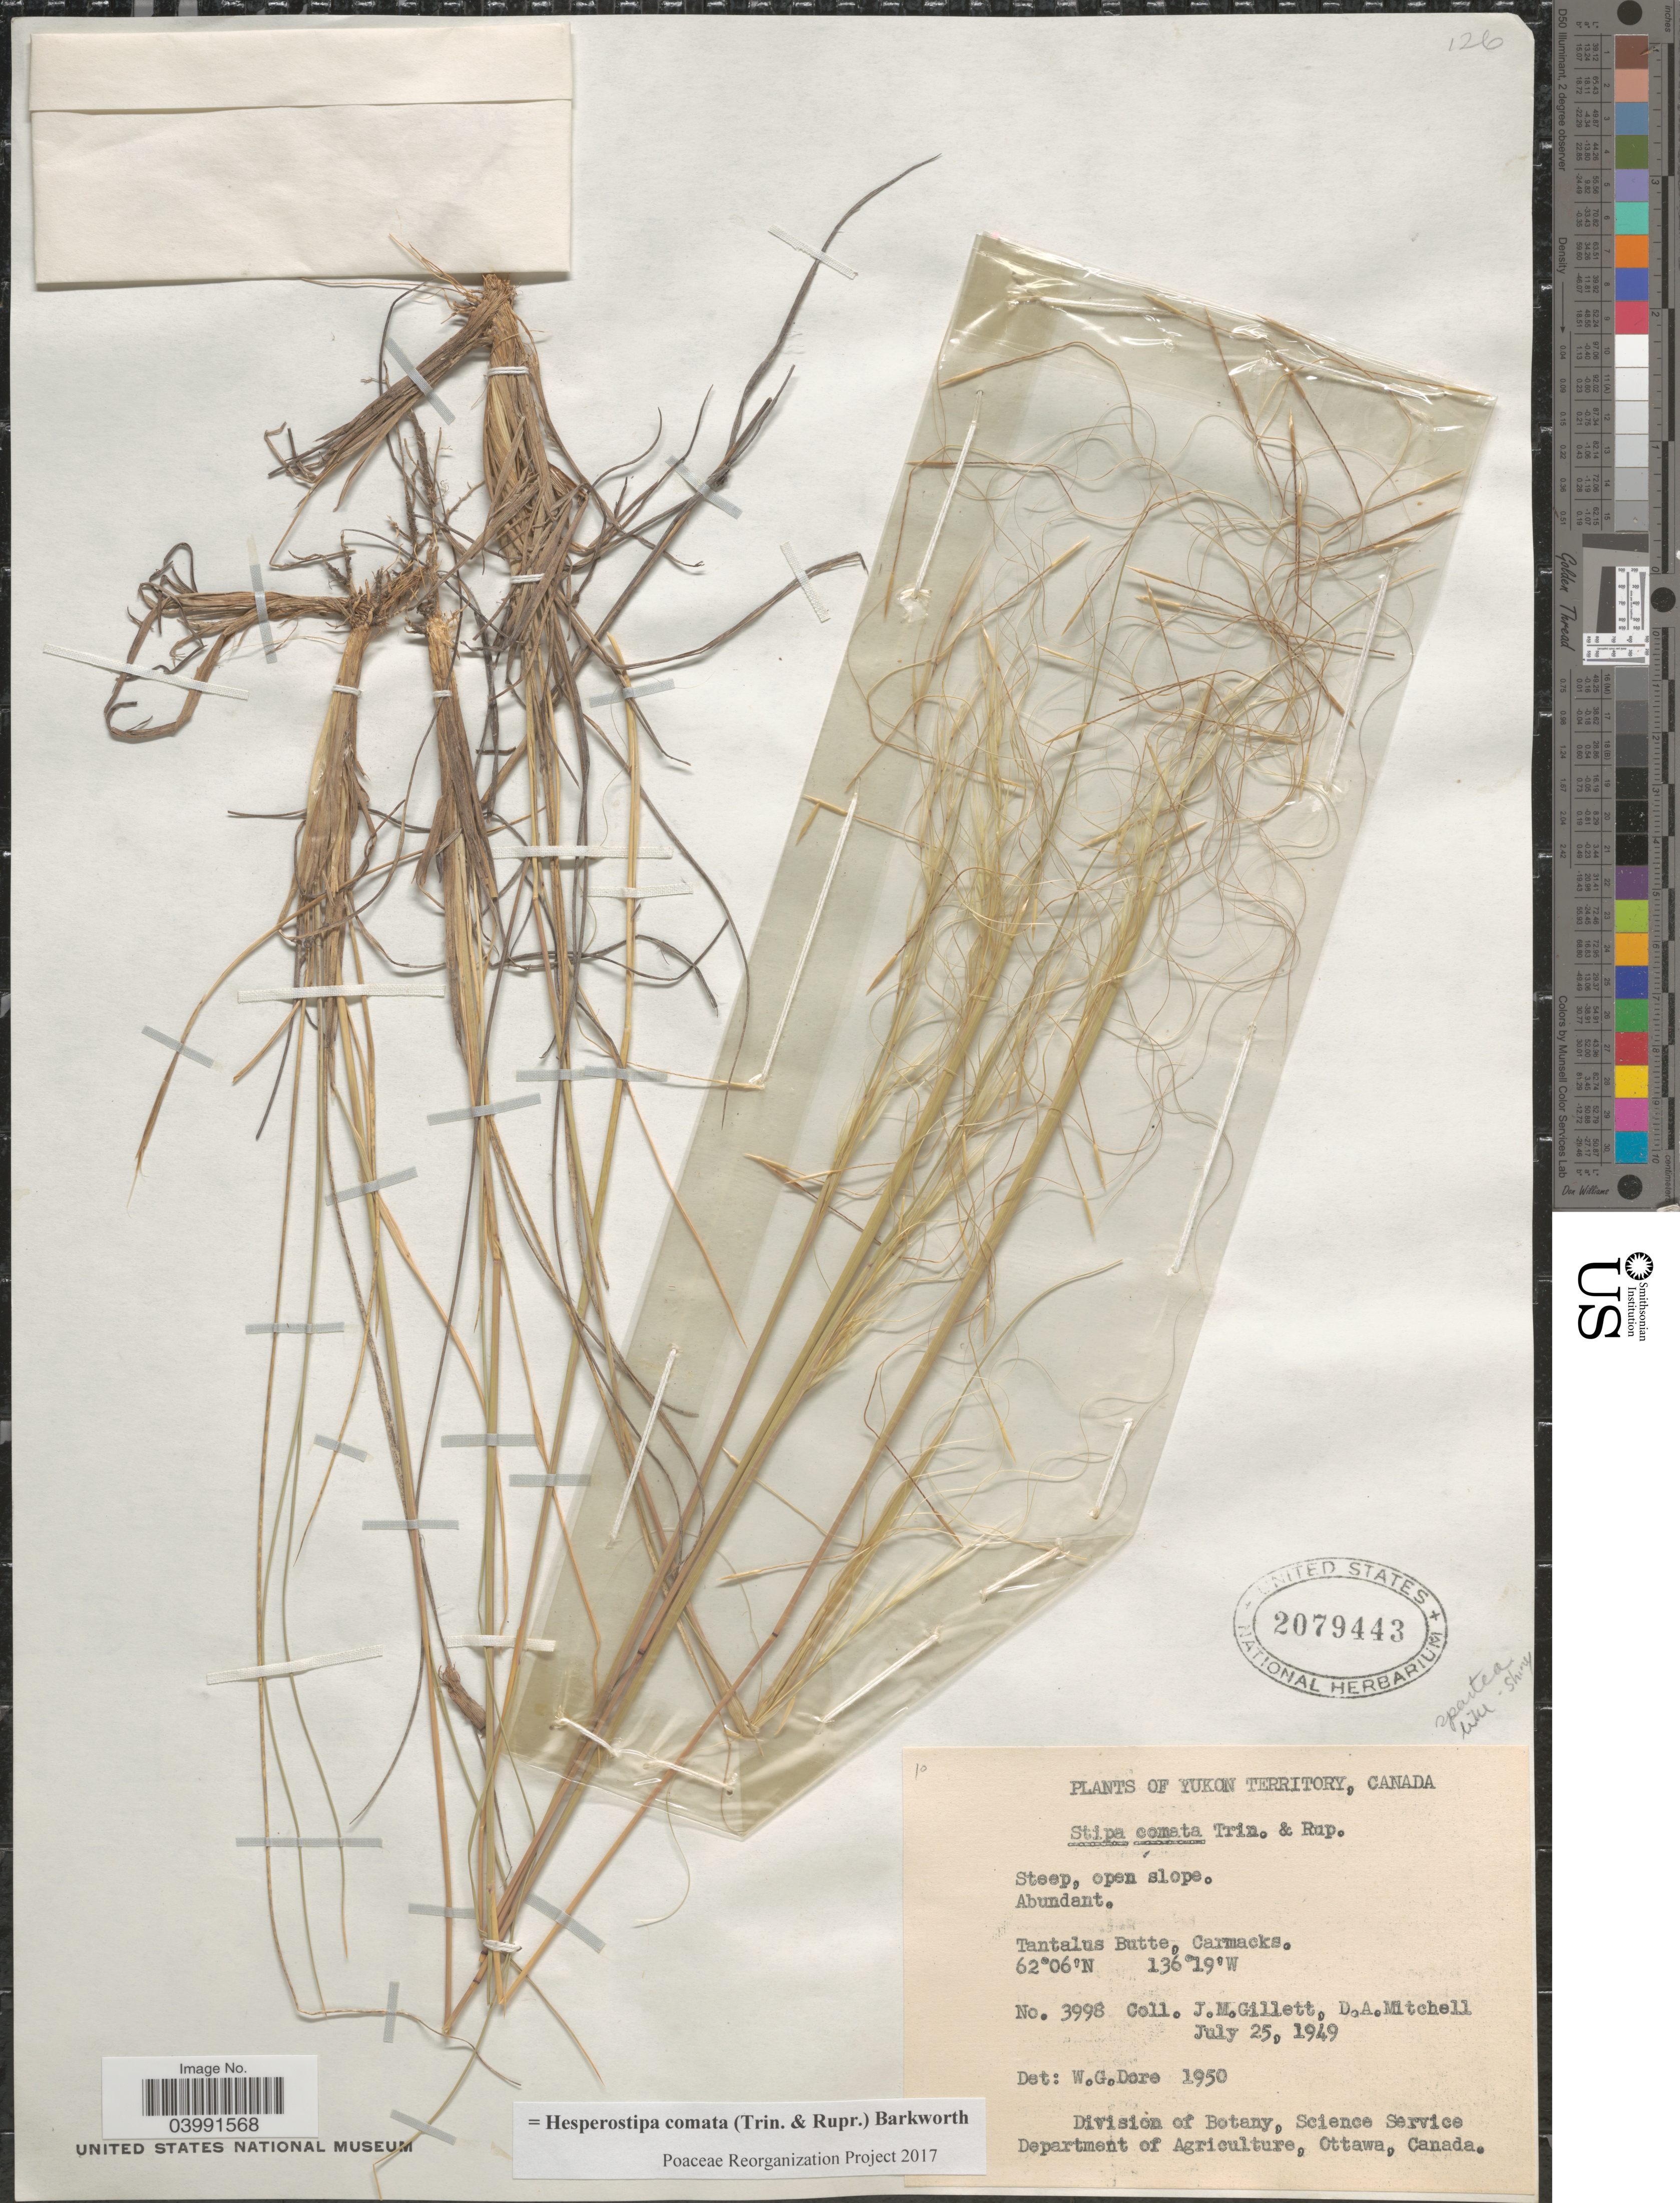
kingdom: Plantae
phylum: Tracheophyta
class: Liliopsida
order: Poales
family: Poaceae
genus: Hesperostipa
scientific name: Hesperostipa comata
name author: (Trin. & Rupr.) Barkworth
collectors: J. M. Gillett & D. Mitchell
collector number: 3998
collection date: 1949-07-25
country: Canada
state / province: Yukon Territory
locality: Tantalus Butte, Carmacks.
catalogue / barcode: US 2079443